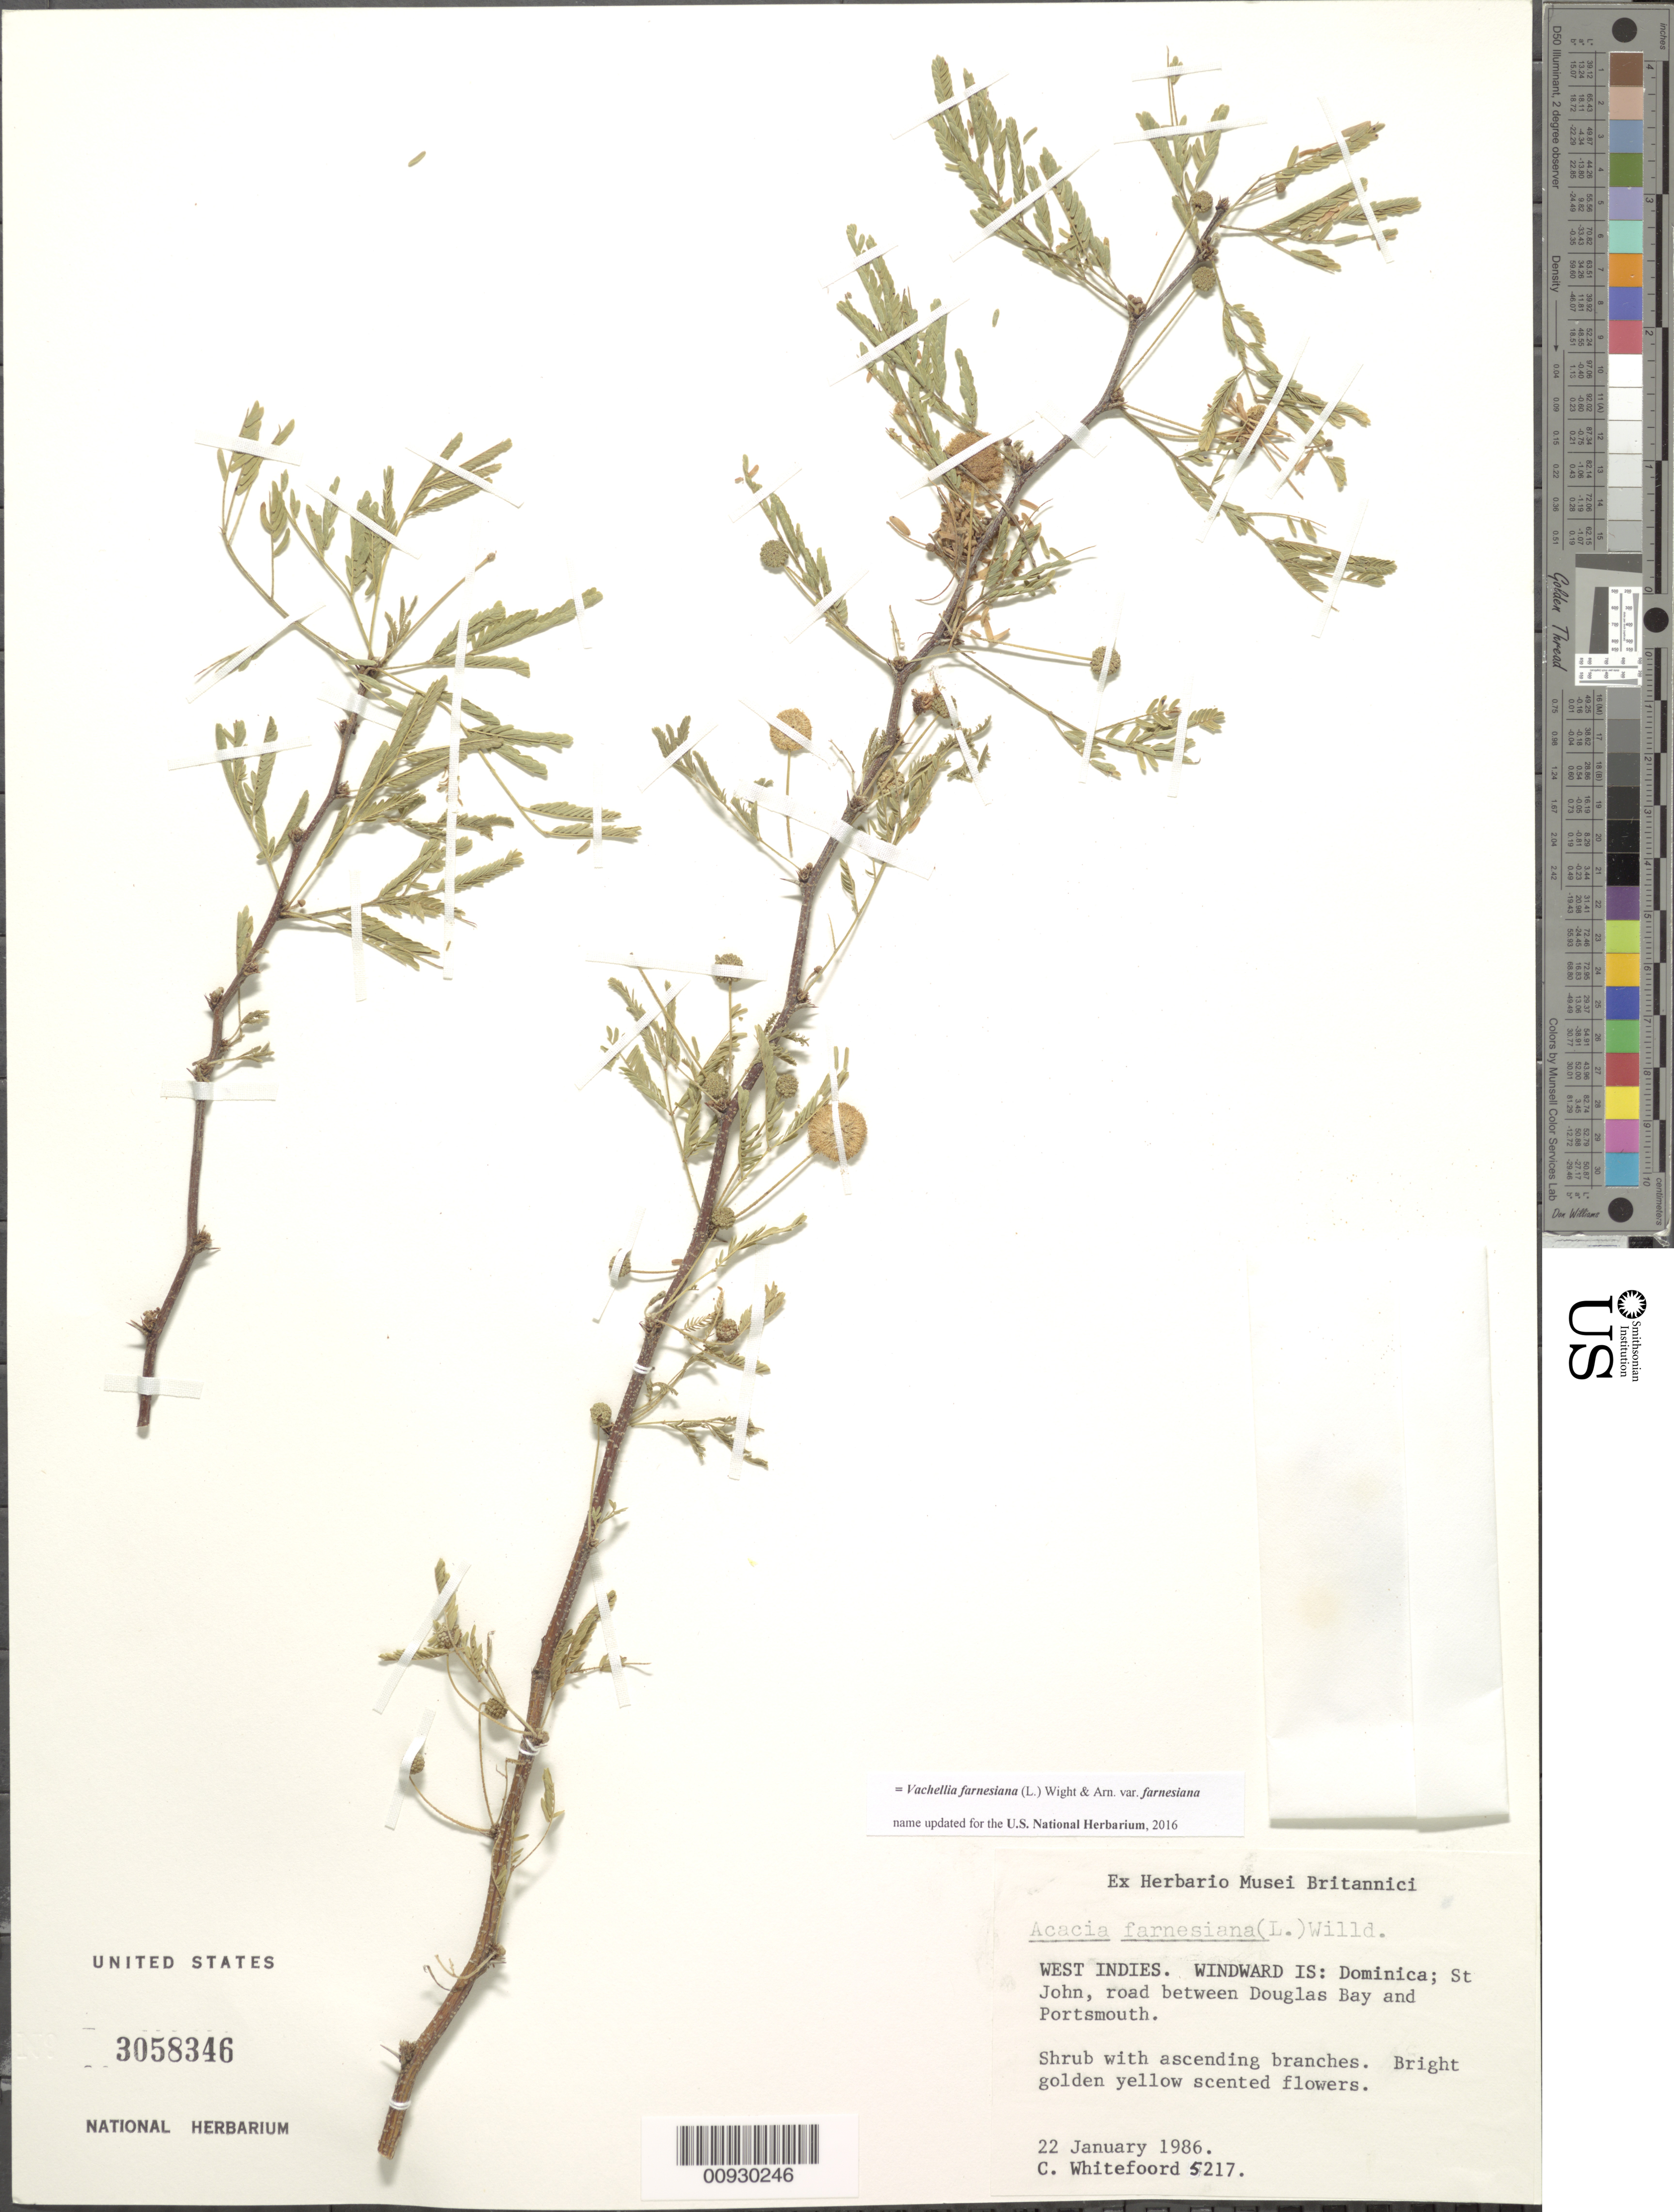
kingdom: Plantae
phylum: Tracheophyta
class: Magnoliopsida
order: Fabales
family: Fabaceae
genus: Vachellia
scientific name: Vachellia farnesiana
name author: (L.) Wight & Arn.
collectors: C. Whitefoord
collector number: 5217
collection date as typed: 22 Jan 1986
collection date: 1986-01-22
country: Dominica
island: Dominica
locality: St. John, road between Douglas Bay and Portsmouth.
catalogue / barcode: US 3058346